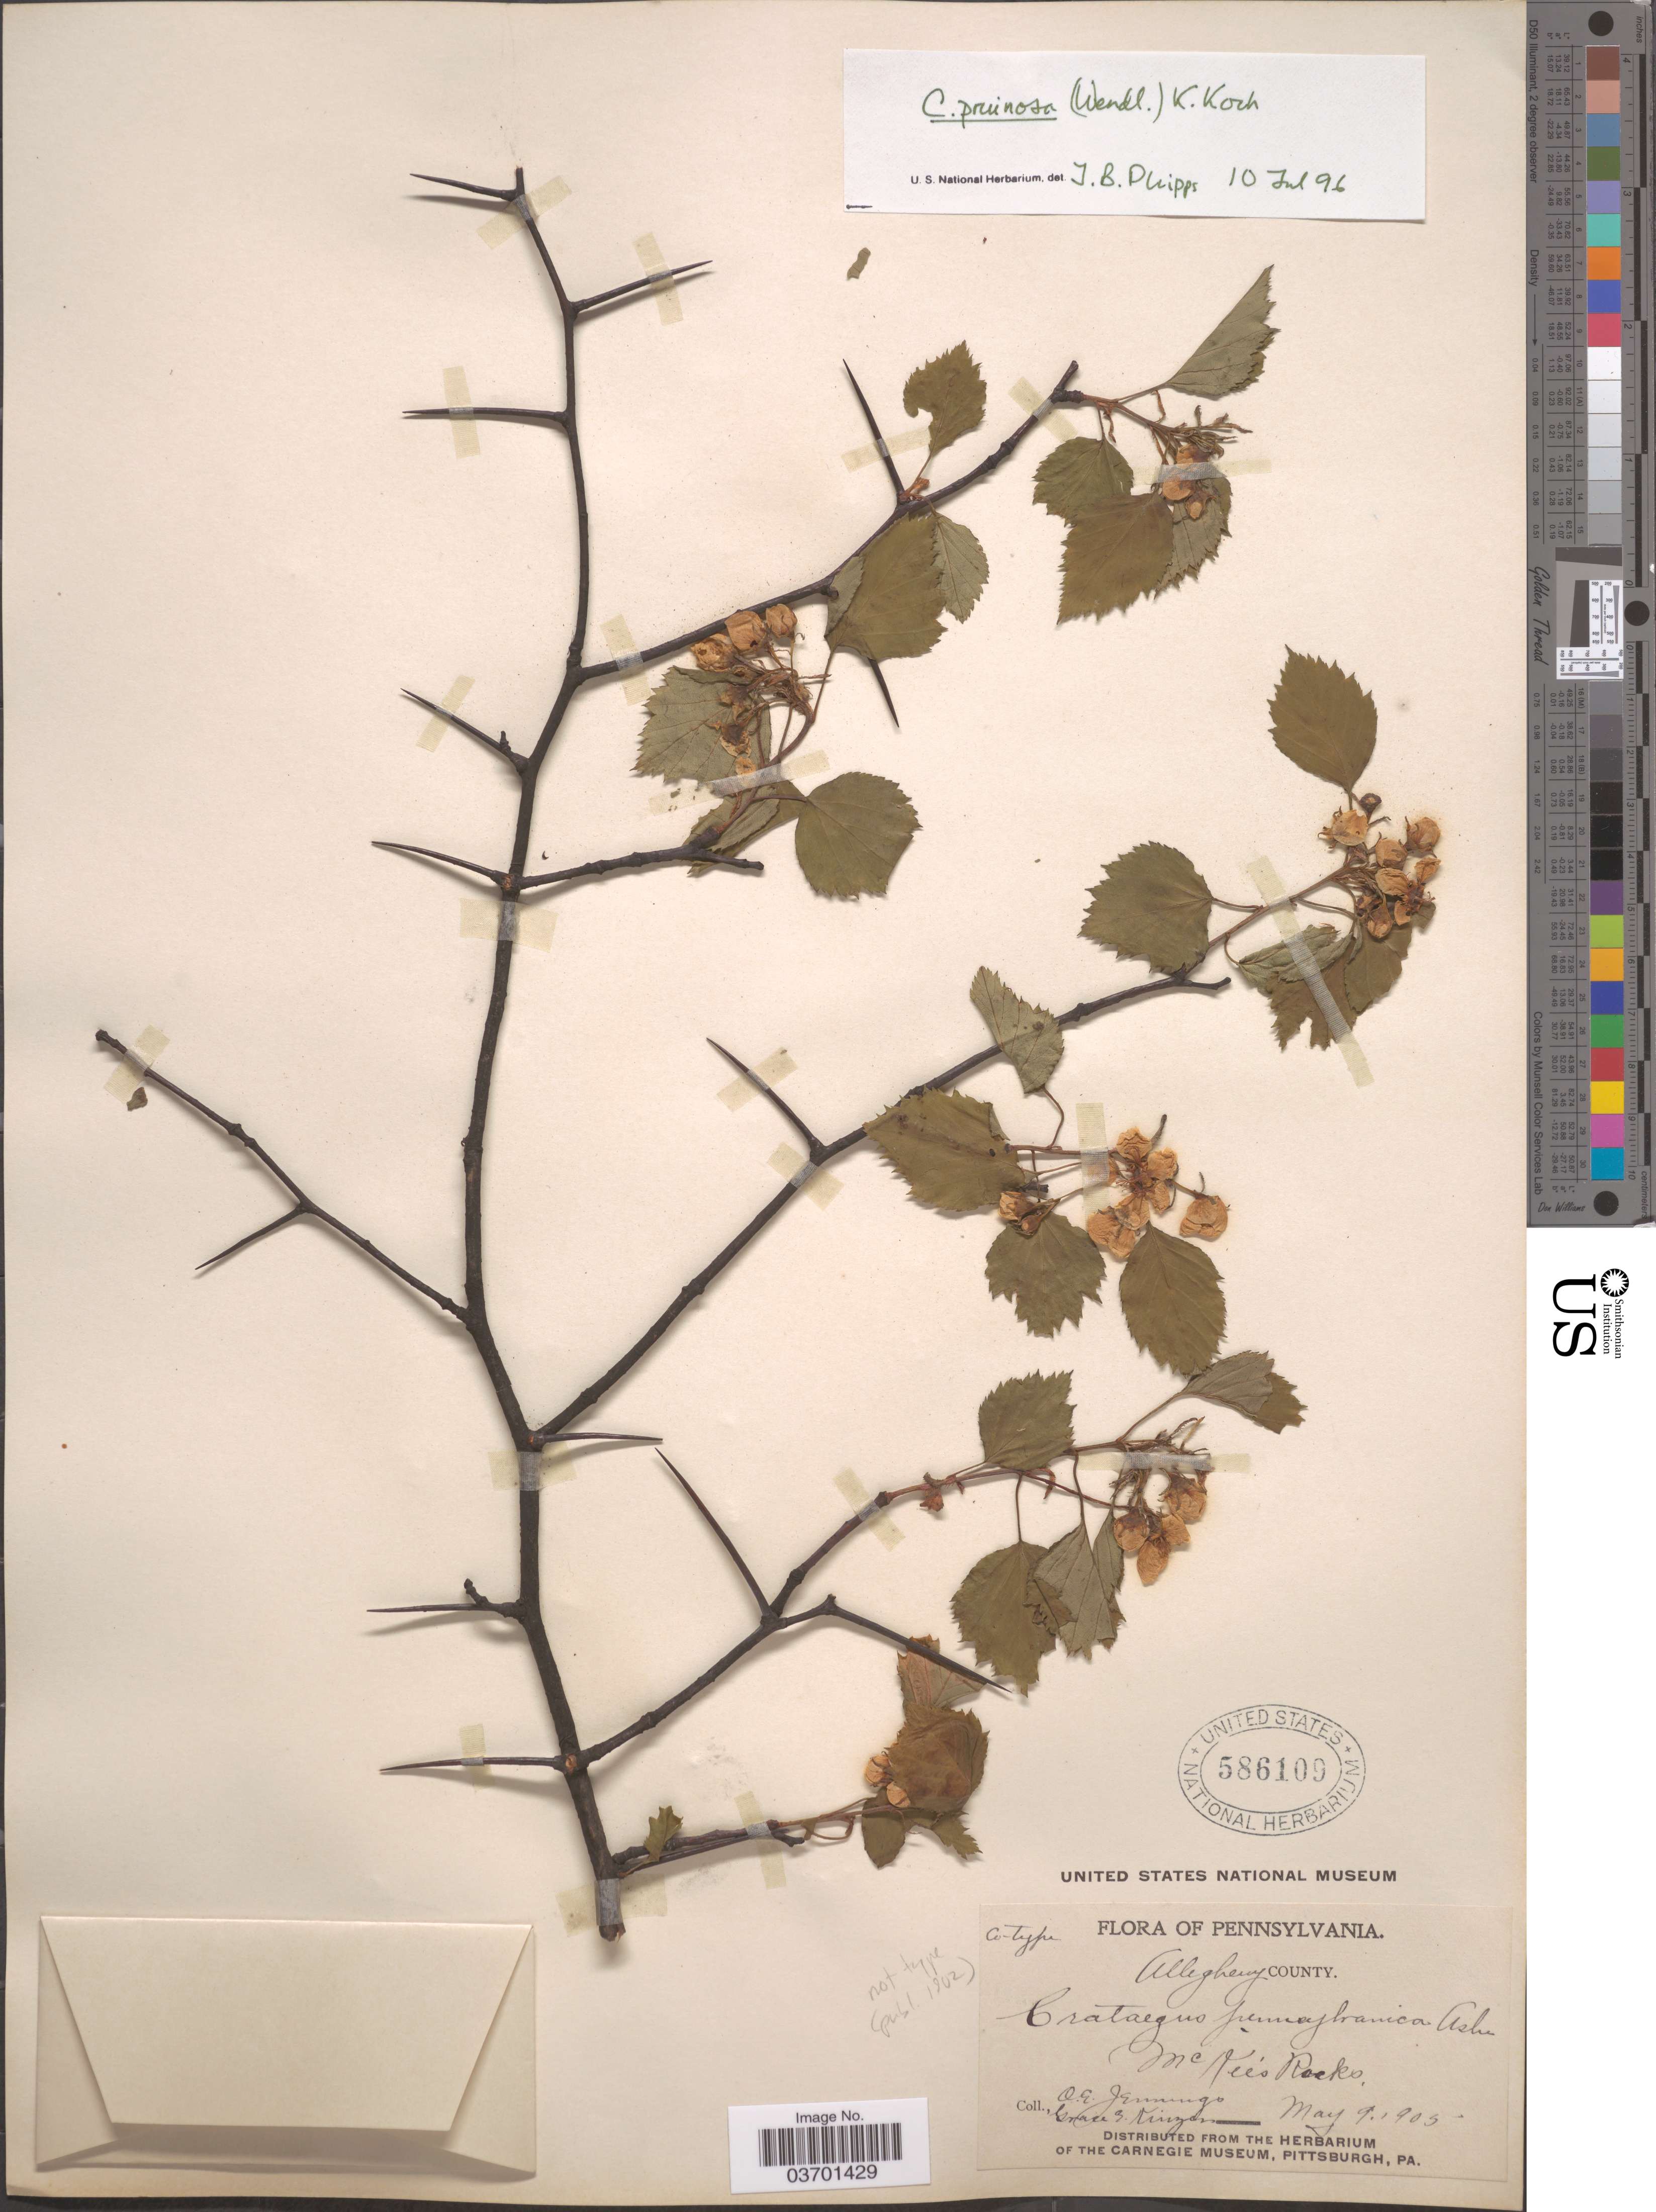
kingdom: Plantae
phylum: Tracheophyta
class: Magnoliopsida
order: Rosales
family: Rosaceae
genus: Crataegus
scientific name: Crataegus pruinosa var. parvula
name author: (Sarg.) J.B. Phipps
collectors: O. E. Jennings & G. K. Jennings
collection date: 1905-05-09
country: United States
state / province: Pennsylvania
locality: Allegheny County. McKee's Rocks.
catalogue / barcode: US 586109